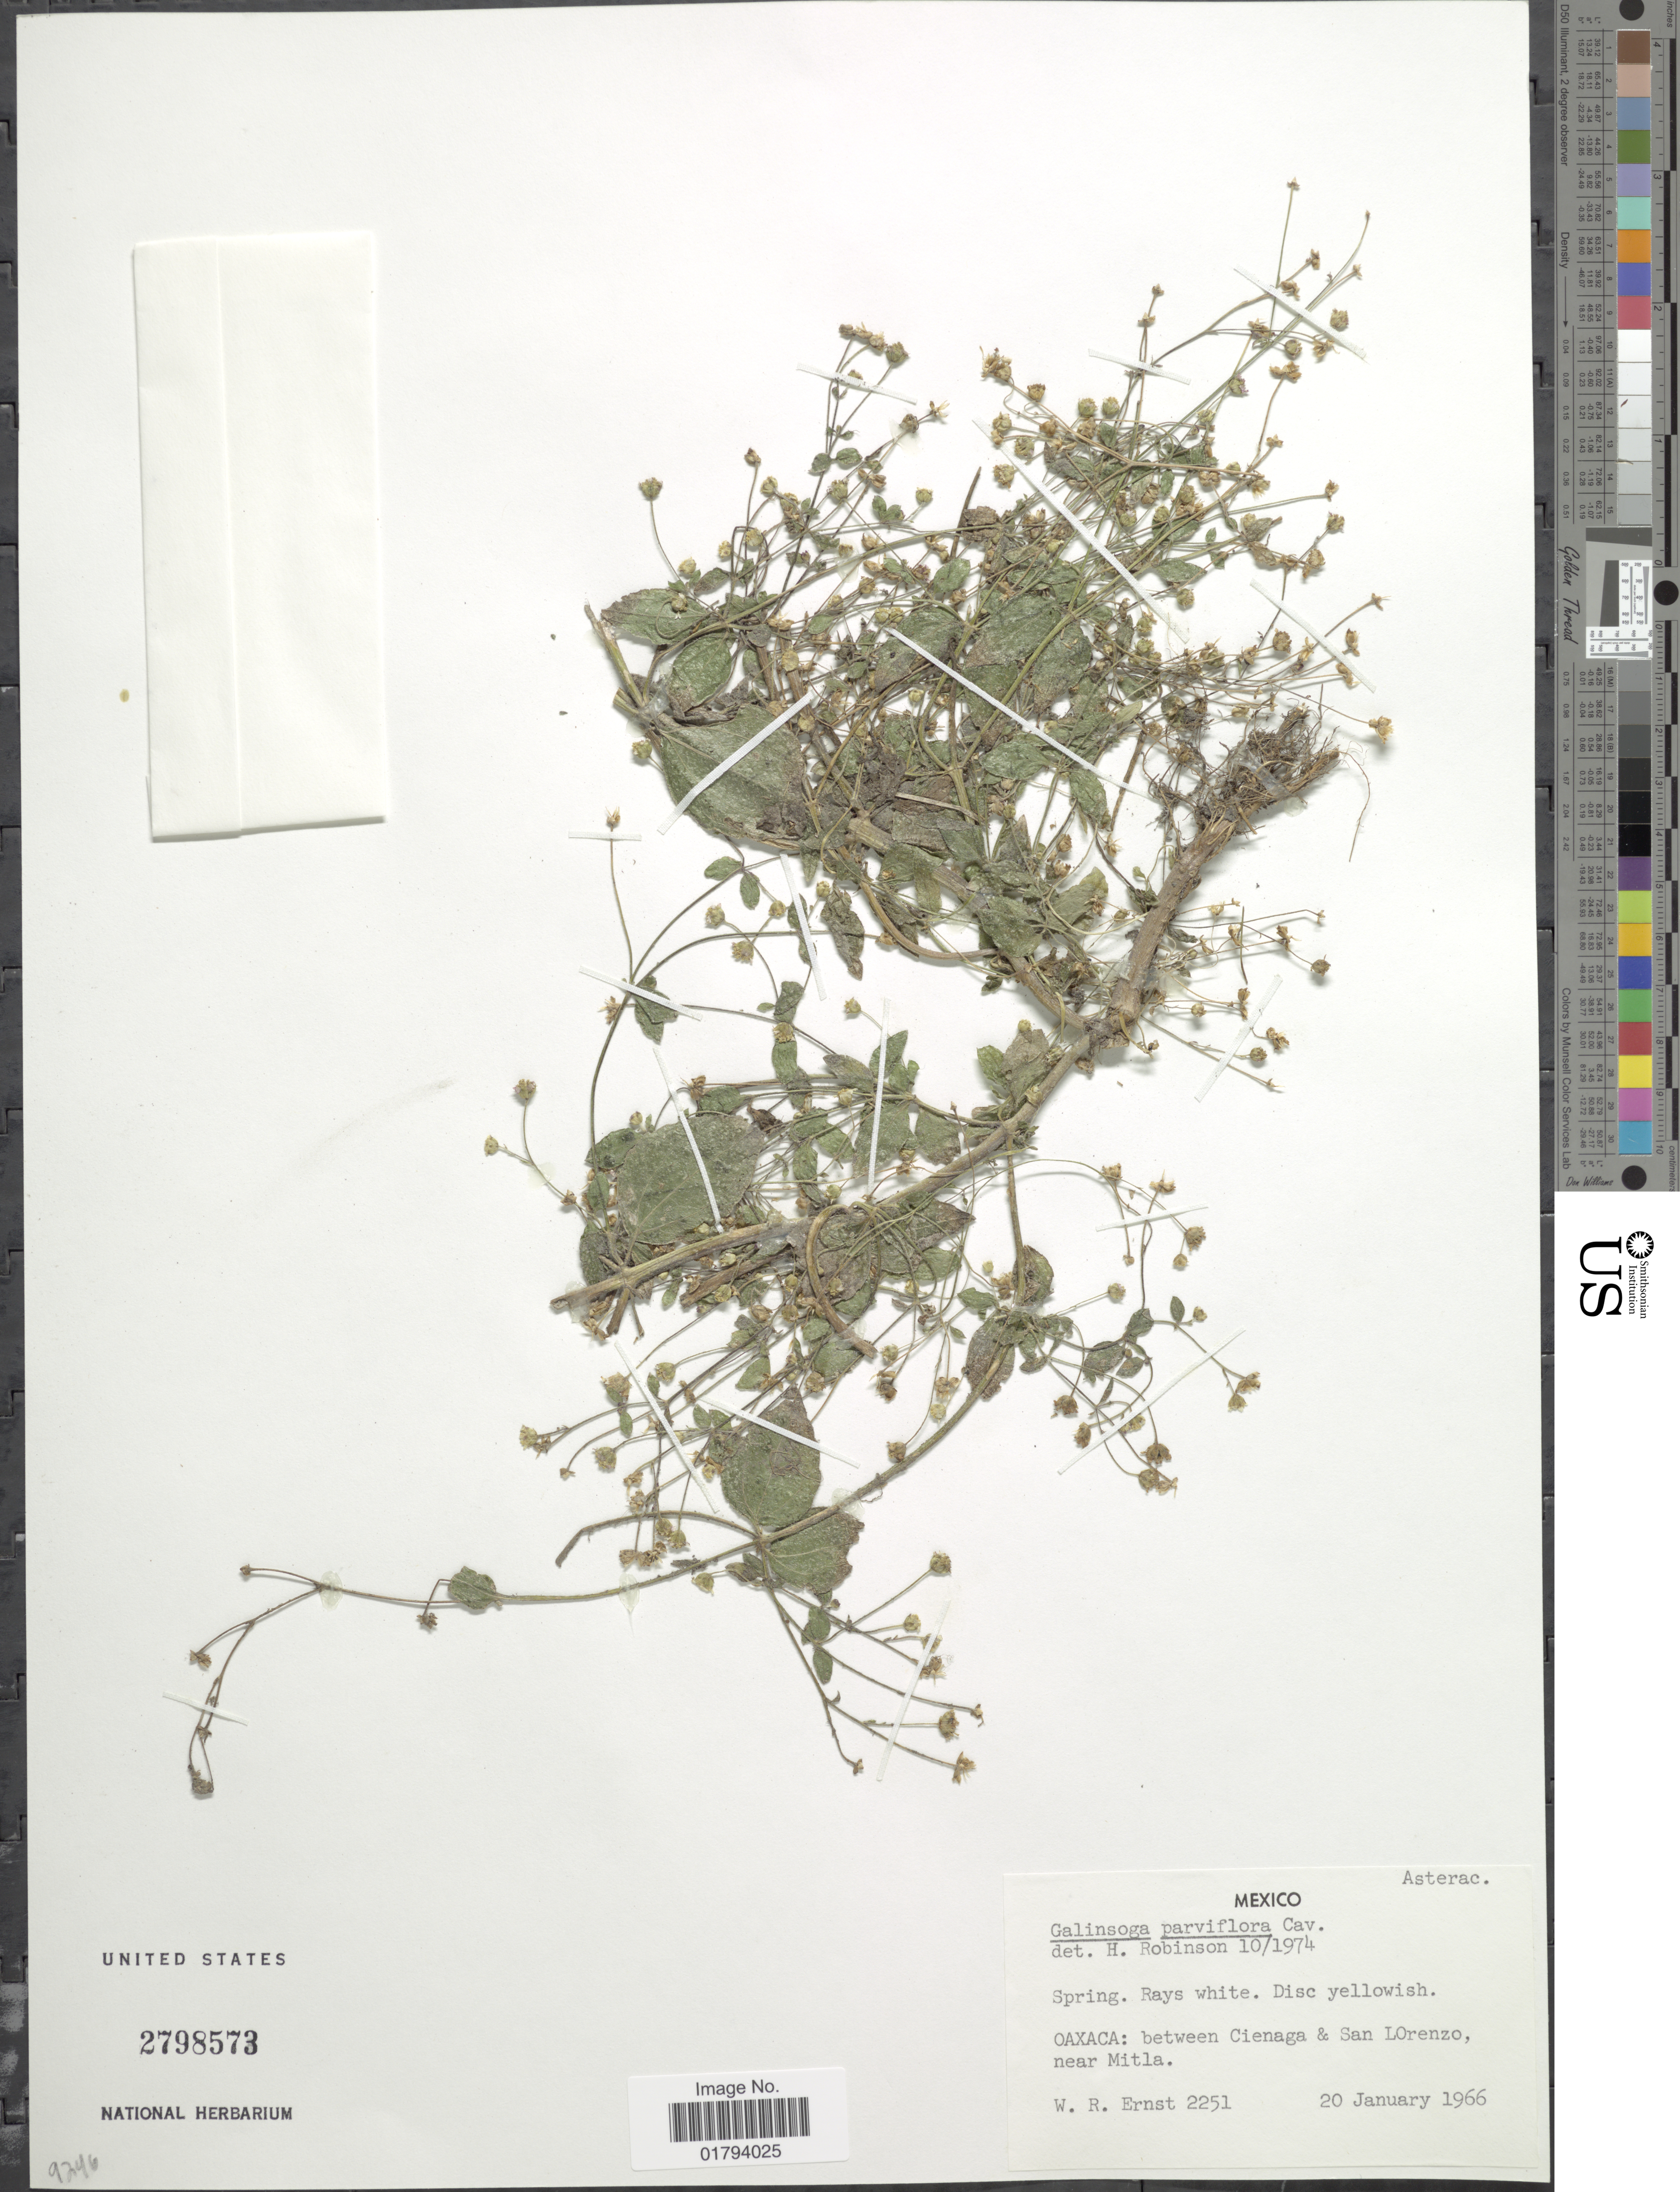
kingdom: Plantae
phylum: Tracheophyta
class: Magnoliopsida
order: Asterales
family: Asteraceae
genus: Galinsoga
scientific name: Galinsoga parviflora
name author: Cav.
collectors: W. R. Ernst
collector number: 2251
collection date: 1966-01-20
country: Mexico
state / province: Oaxaca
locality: Between Cienaga & San Lorenzo, near Mitla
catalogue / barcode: US 2798573